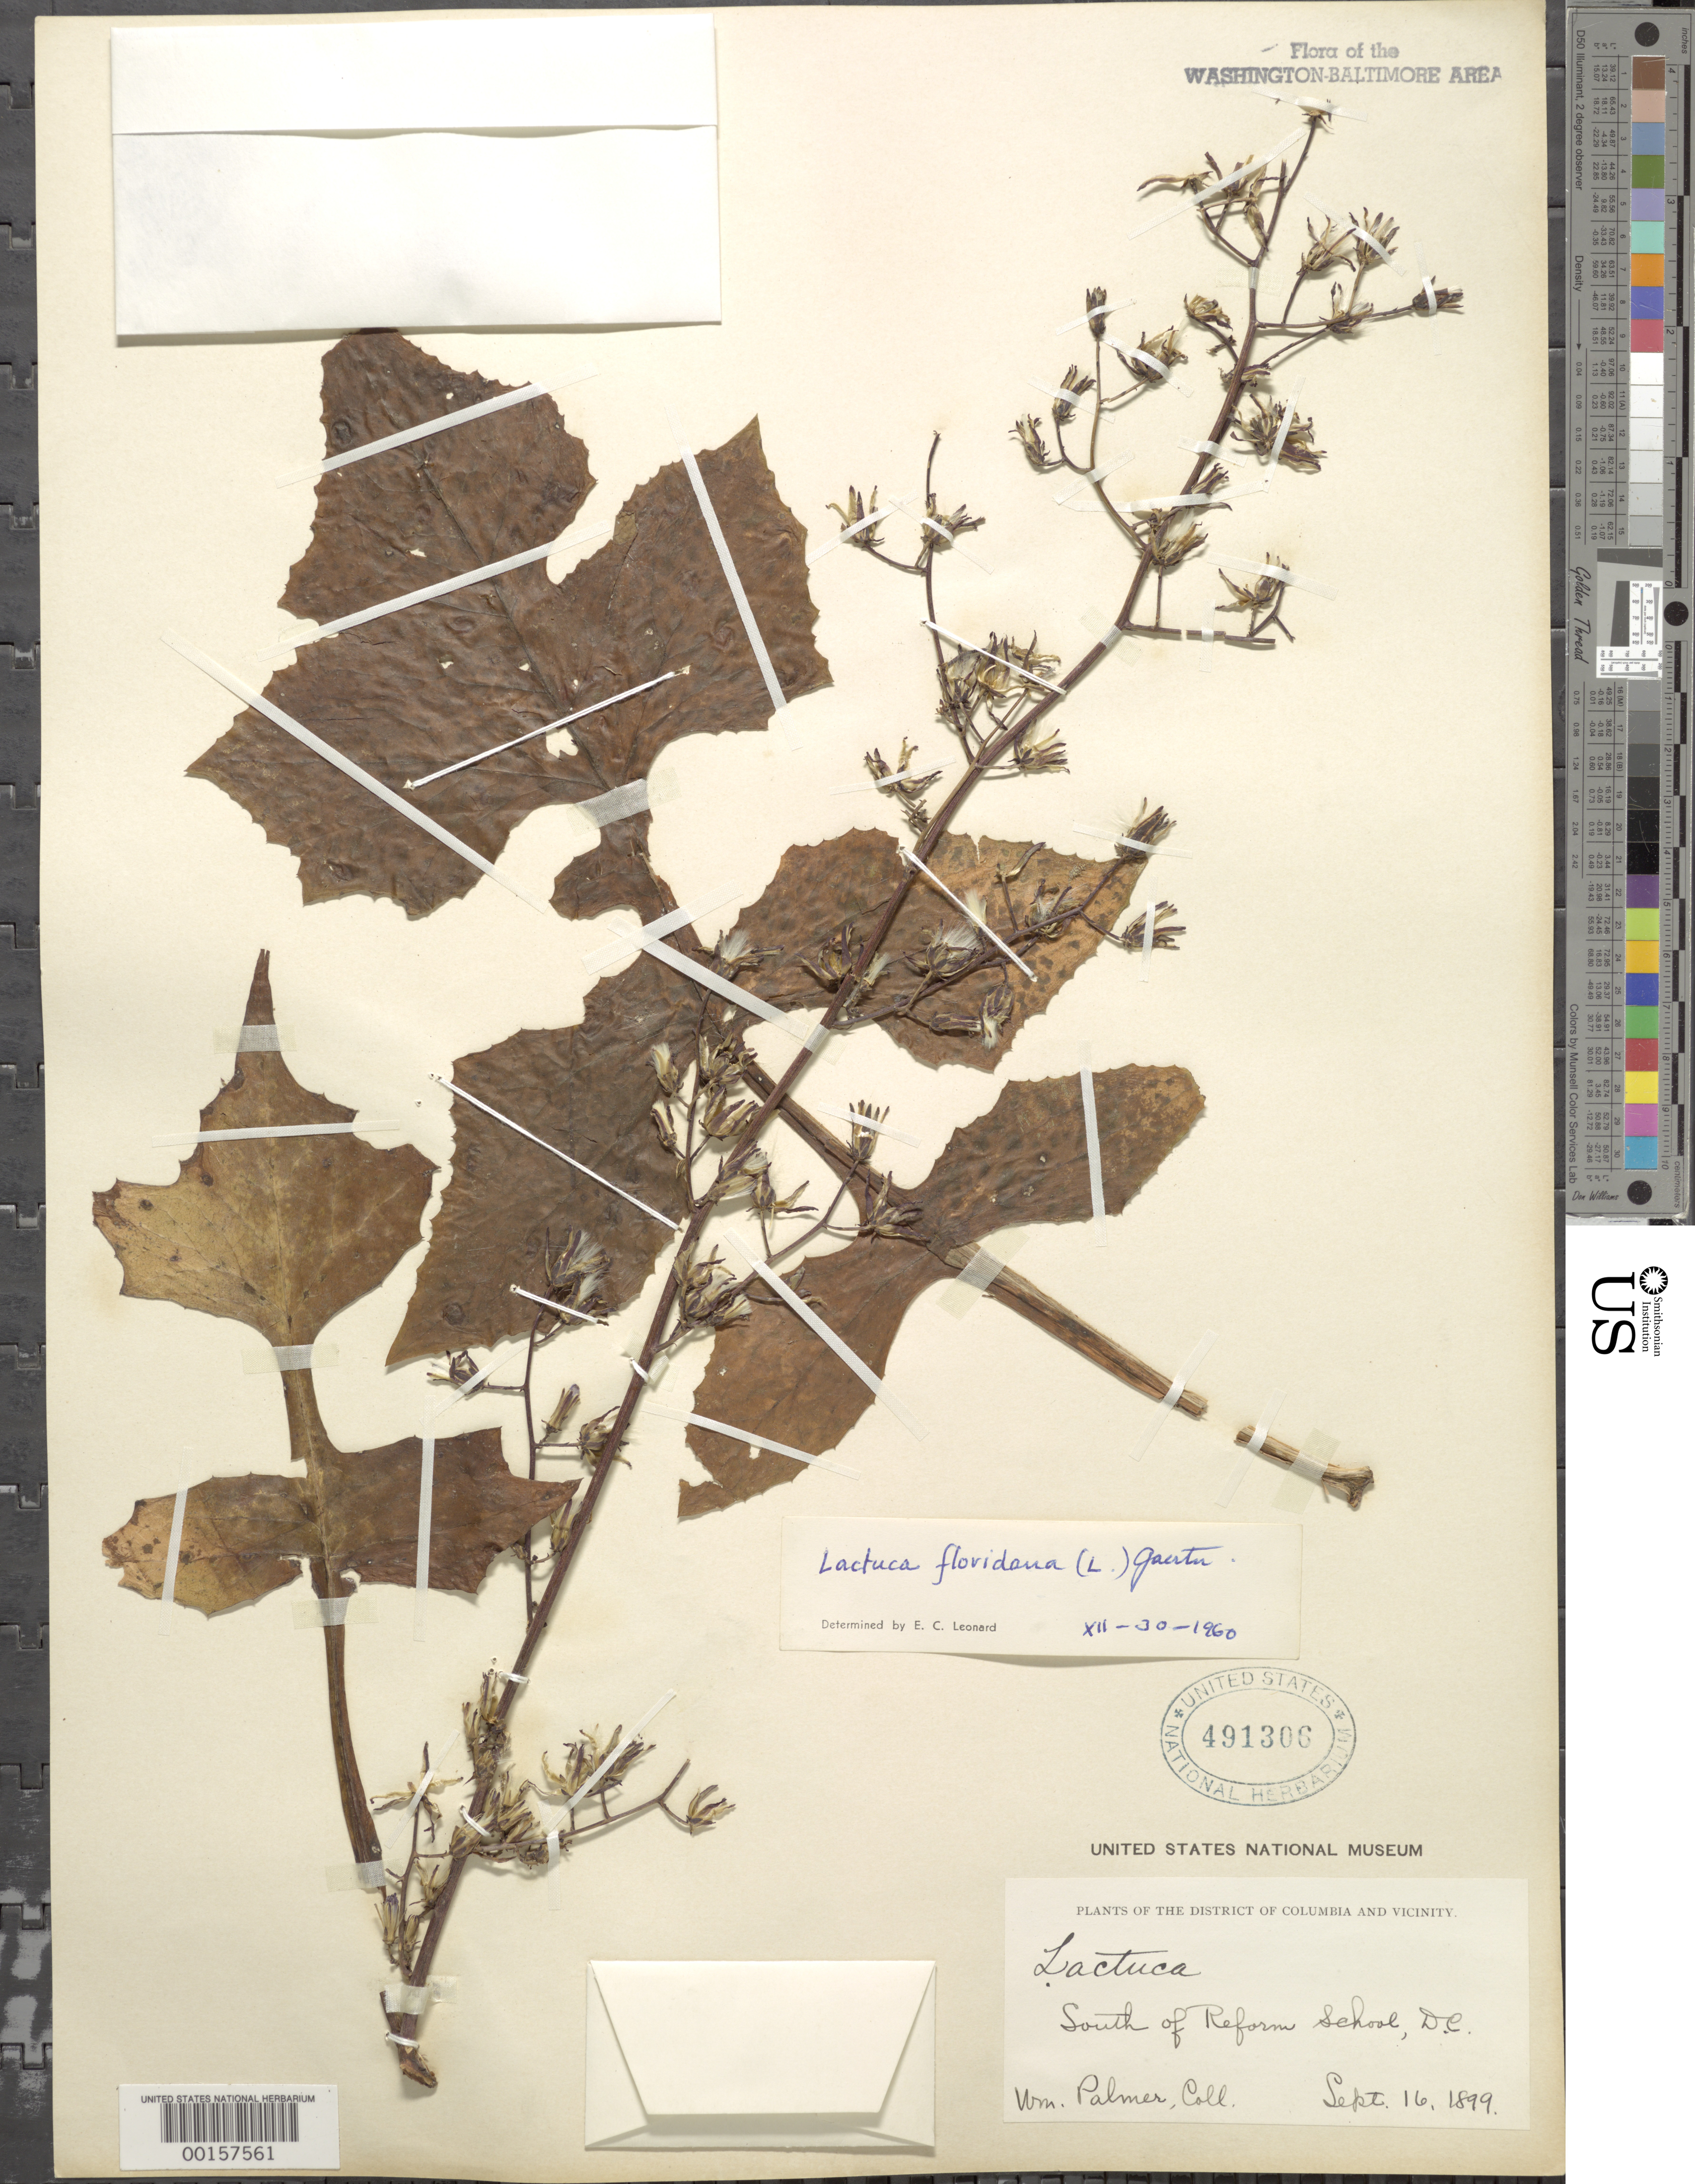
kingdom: Plantae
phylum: Tracheophyta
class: Magnoliopsida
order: Asterales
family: Asteraceae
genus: Lactuca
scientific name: Lactuca floridana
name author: (L.) Gaertn.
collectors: W. Palmer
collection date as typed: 16 Sep 1899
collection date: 1899-09-16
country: United States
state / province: District of Columbia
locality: South of Reform School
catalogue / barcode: US 491306